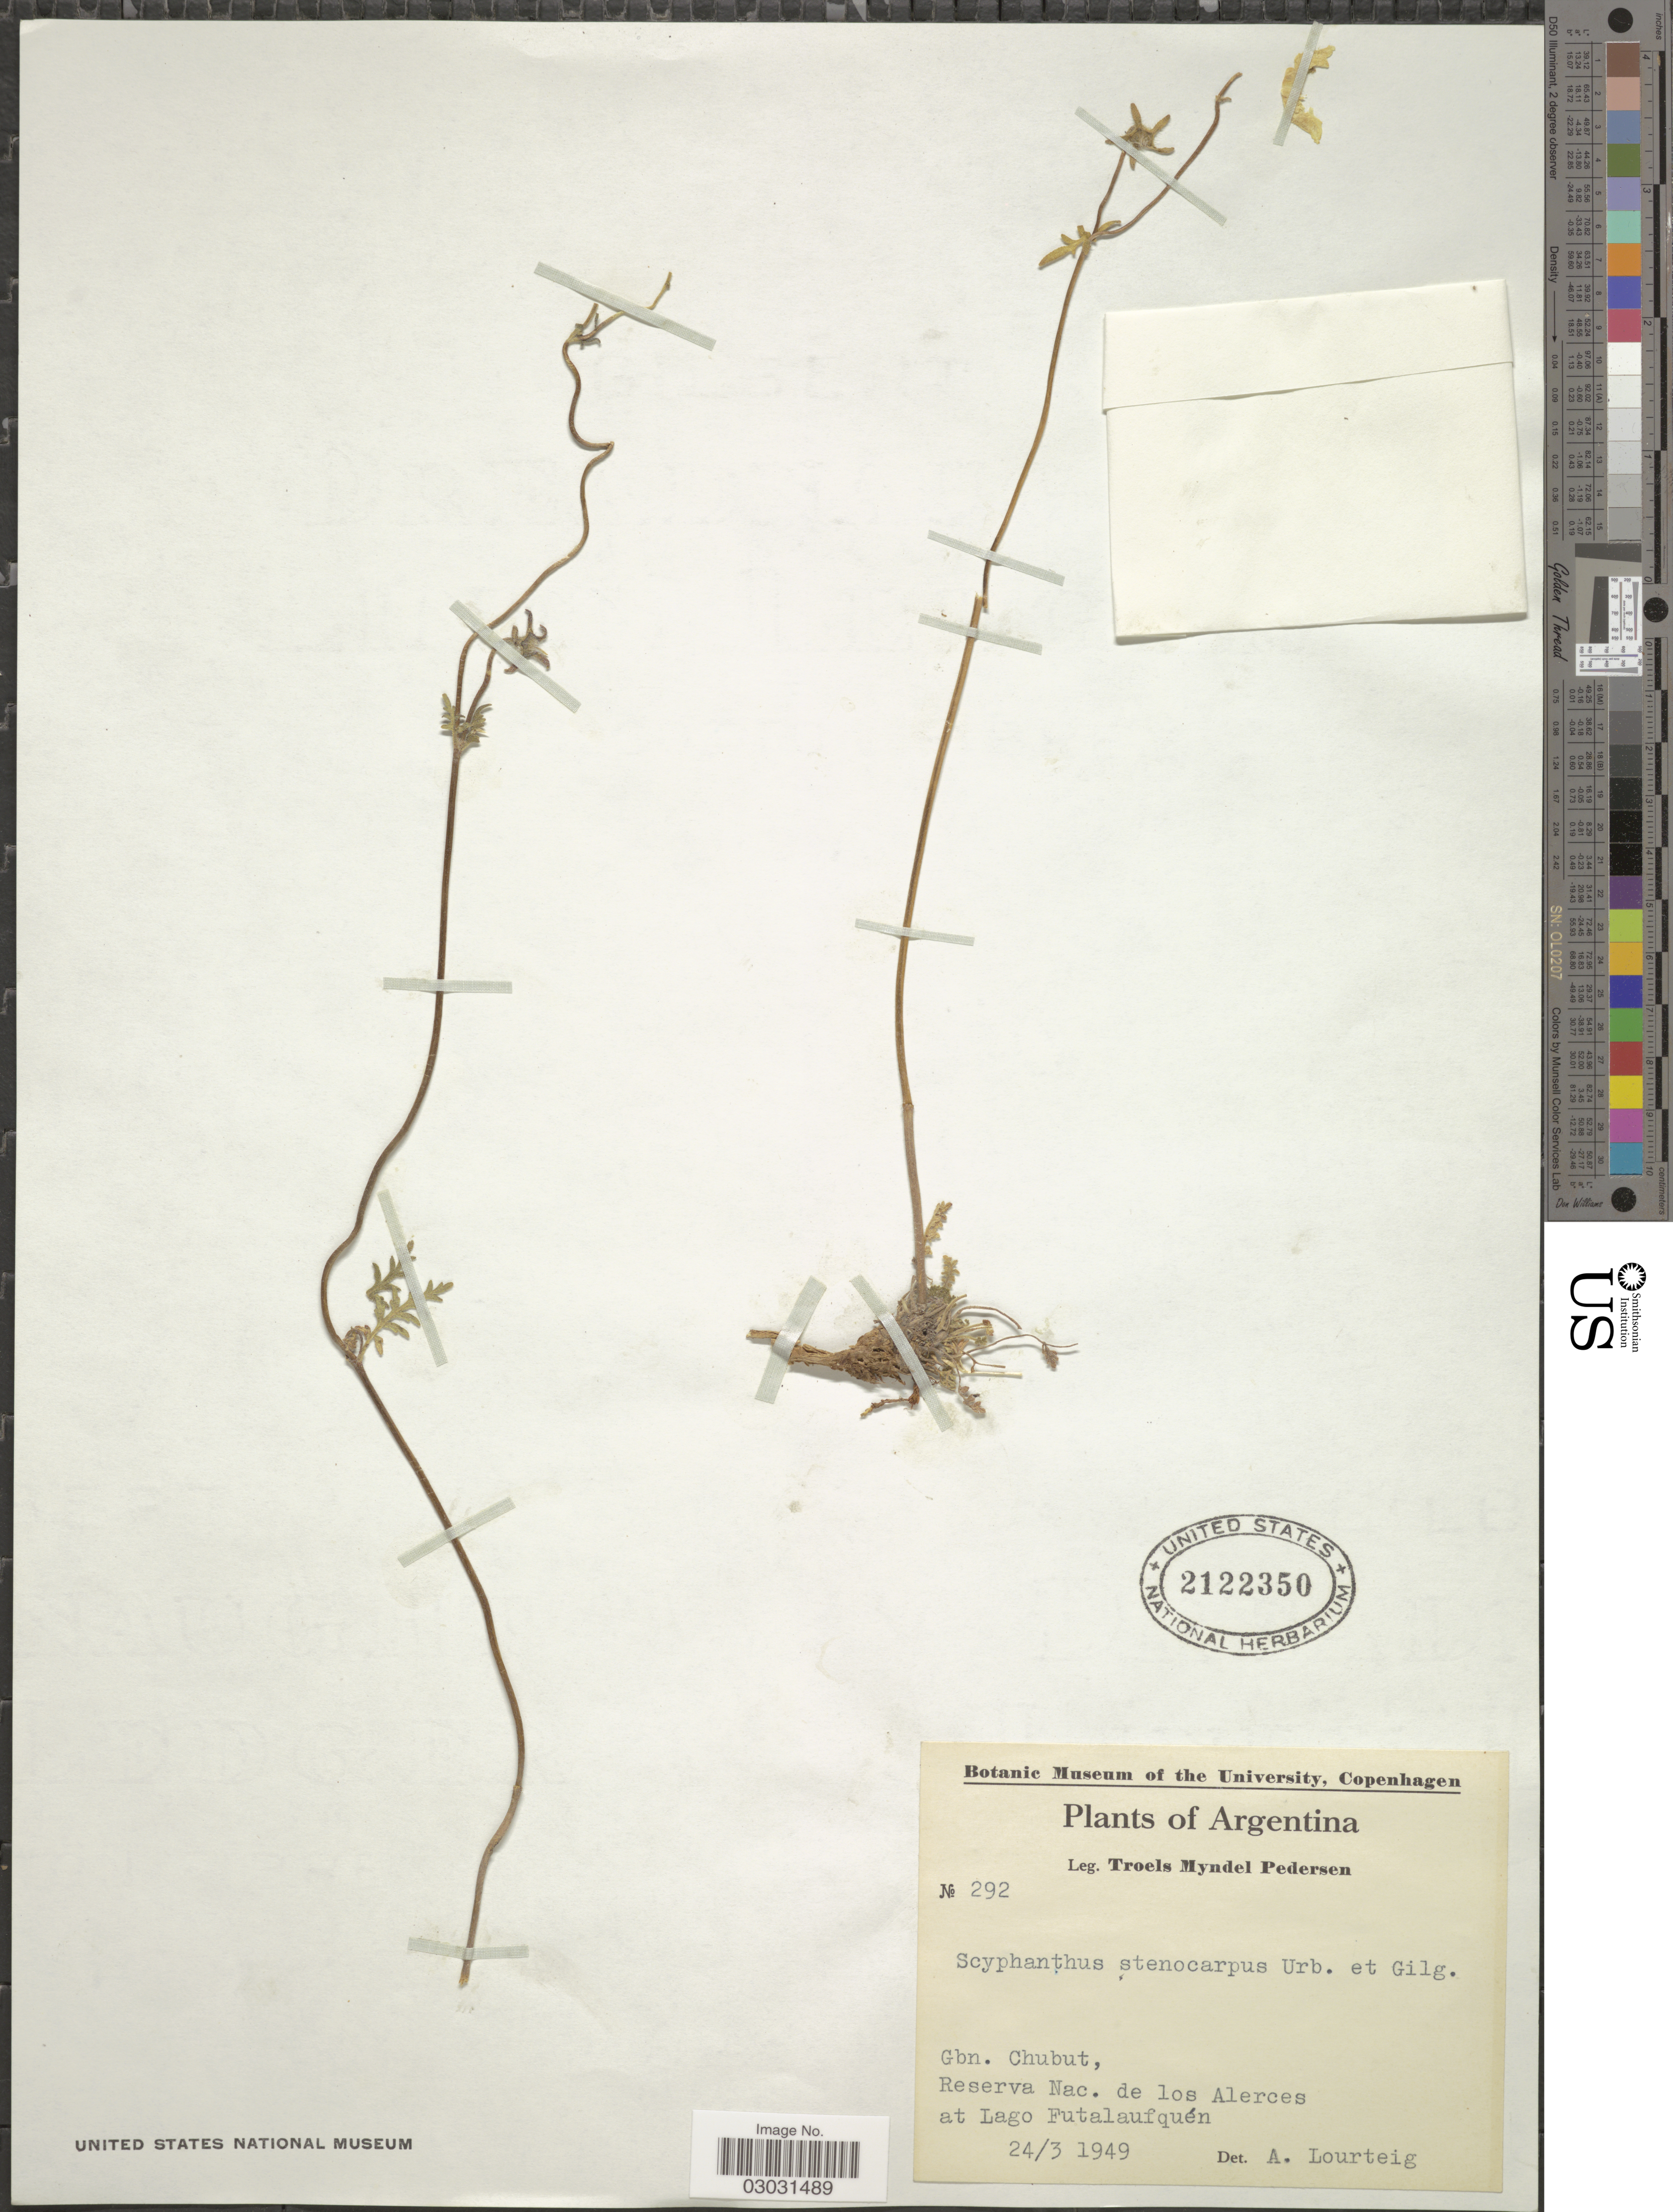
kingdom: Plantae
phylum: Tracheophyta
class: Magnoliopsida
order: Cornales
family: Loasaceae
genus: Scyphanthus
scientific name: Scyphanthus stenocarpus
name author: (Poepp.) Urb. & Gilg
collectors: T. Pederson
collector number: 292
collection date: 1949-03-24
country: Argentina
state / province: Chubut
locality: Gbn. Chubut, Reserva Nac. de los Alerces at Lago Futalaufquén.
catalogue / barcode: US 2122350